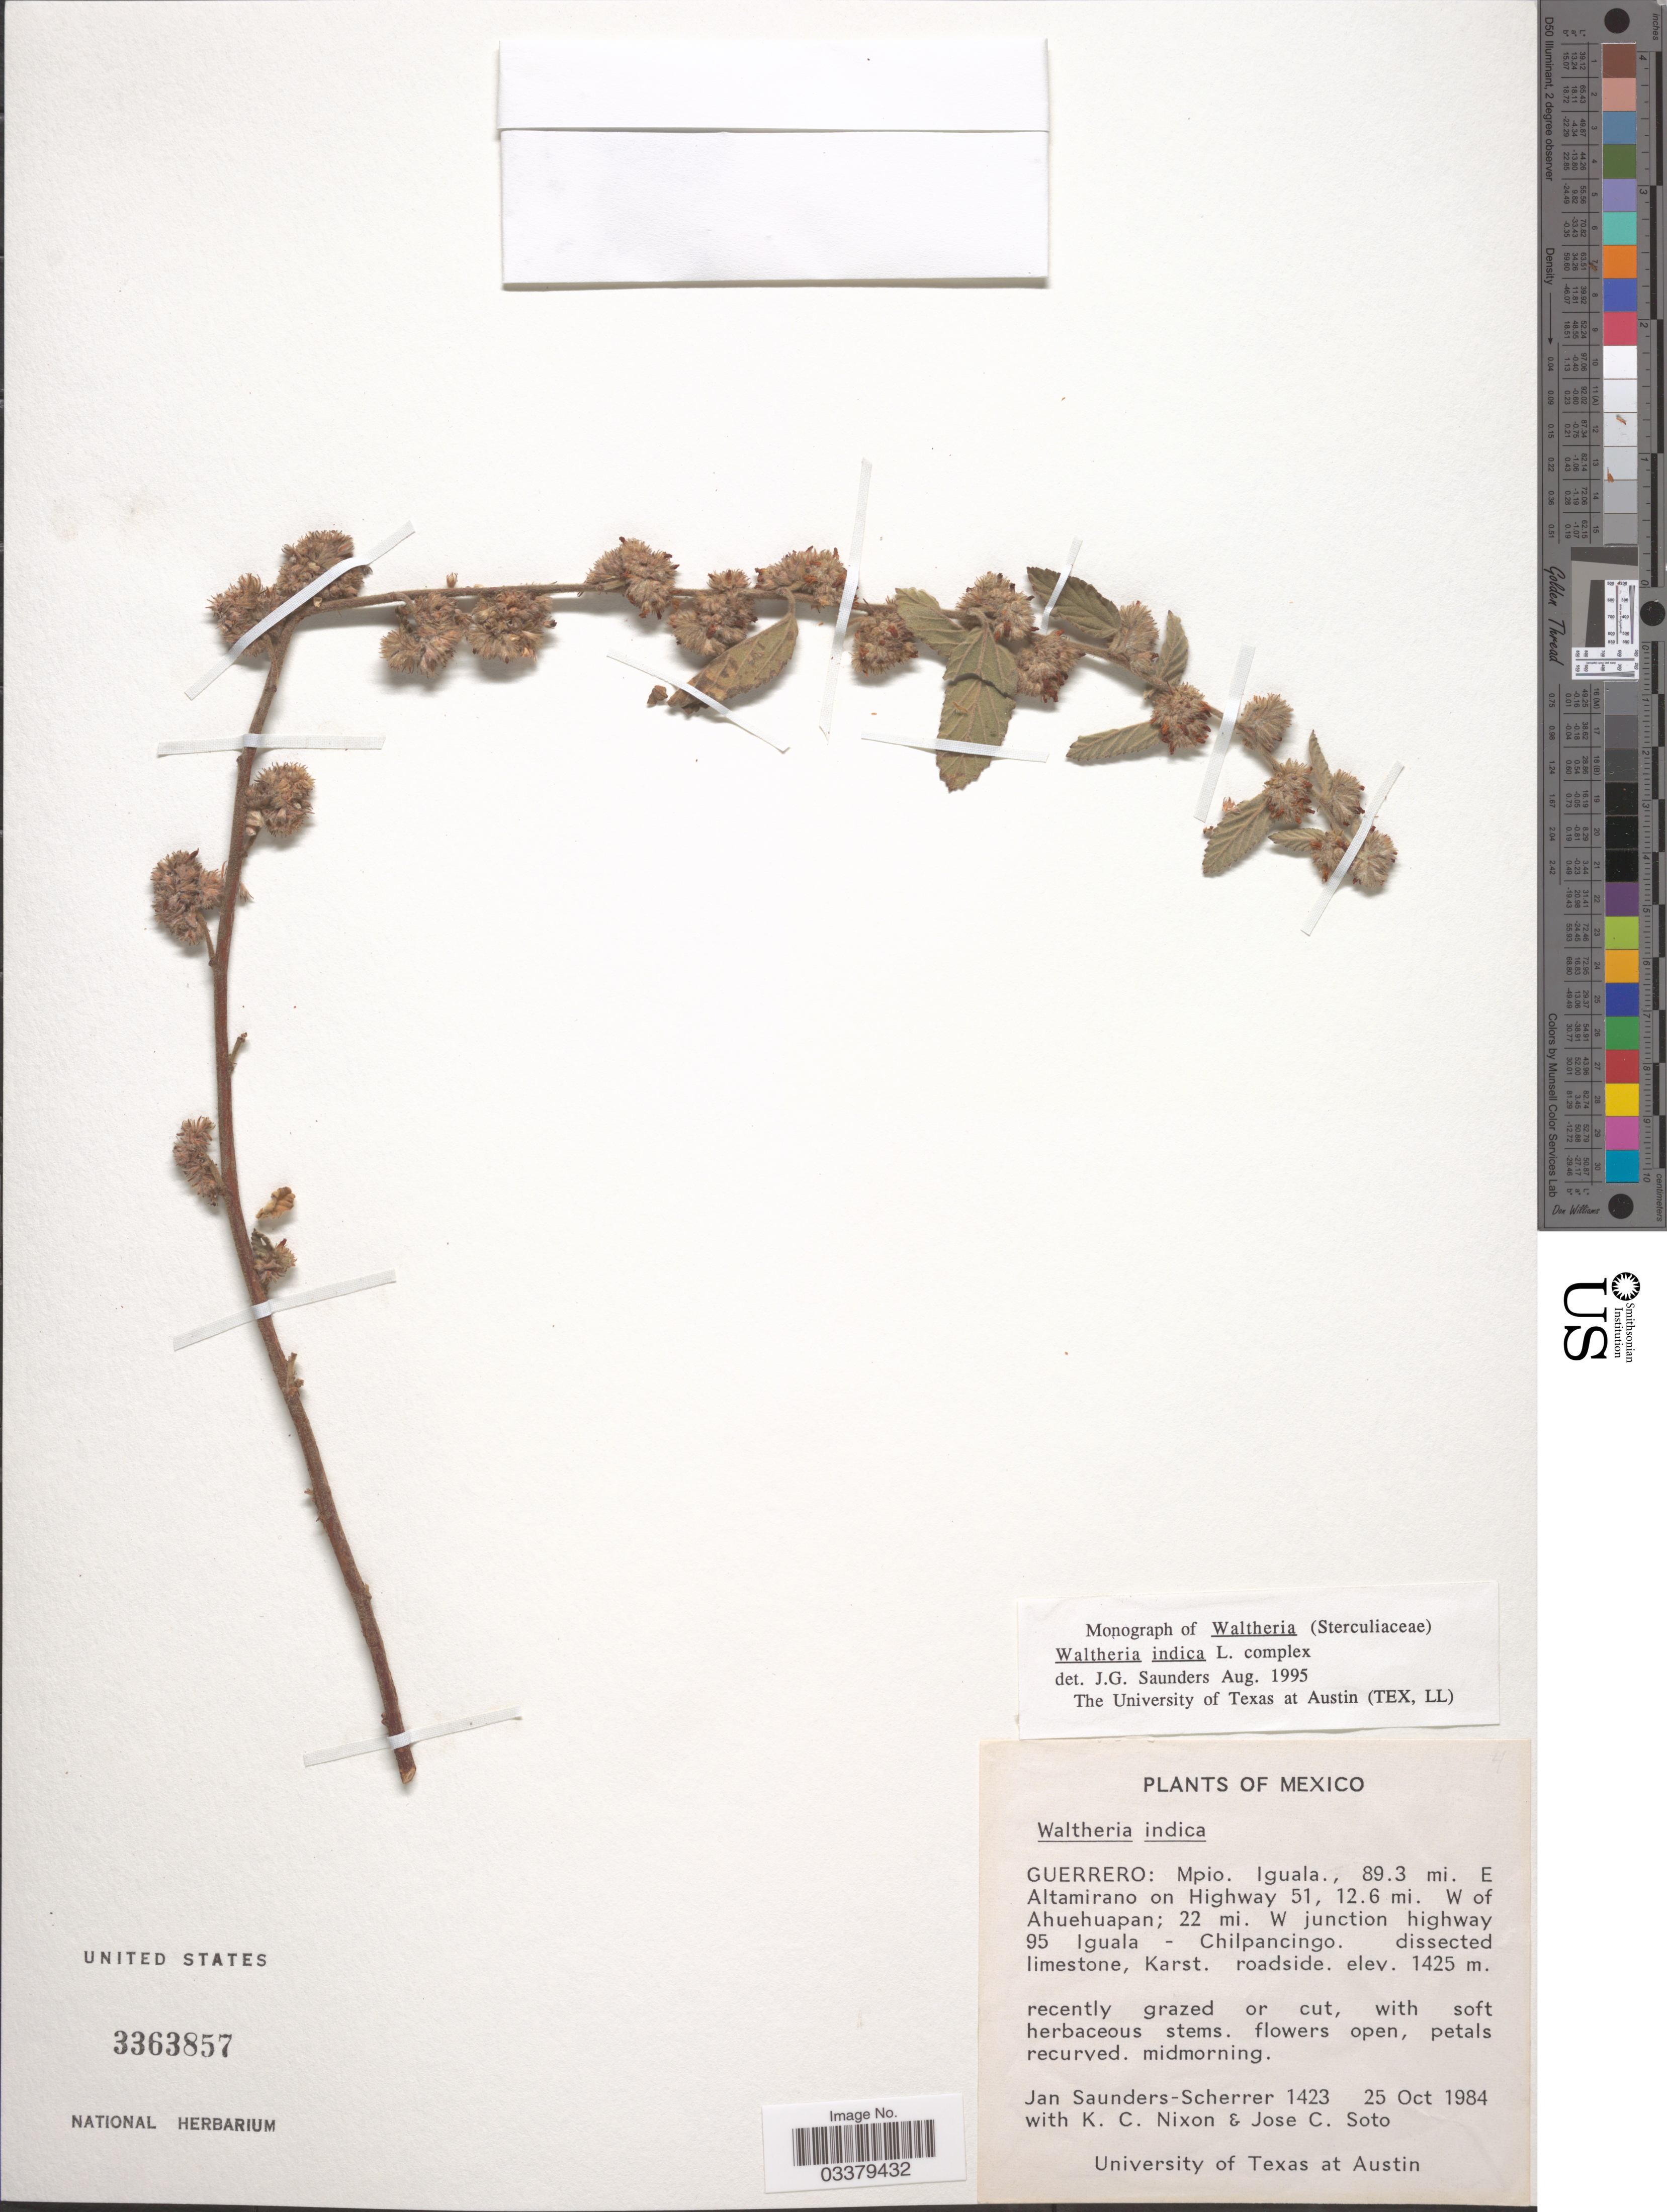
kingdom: Plantae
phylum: Tracheophyta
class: Magnoliopsida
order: Malvales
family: Malvaceae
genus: Waltheria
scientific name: Waltheria indica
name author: L.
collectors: J. Saunders-Scherrer, K. Nixon & J. Soto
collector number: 1423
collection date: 1984-10-25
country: Mexico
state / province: Guerrero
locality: Mpio. Iguala., 89.3 mi. E Altamirano on Highway 51, 12.6 mi. W of Ahuehuapan; 22 mi. W junction highway 95 Iguala - Chilpancingo.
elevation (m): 1425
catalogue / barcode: US 3363857